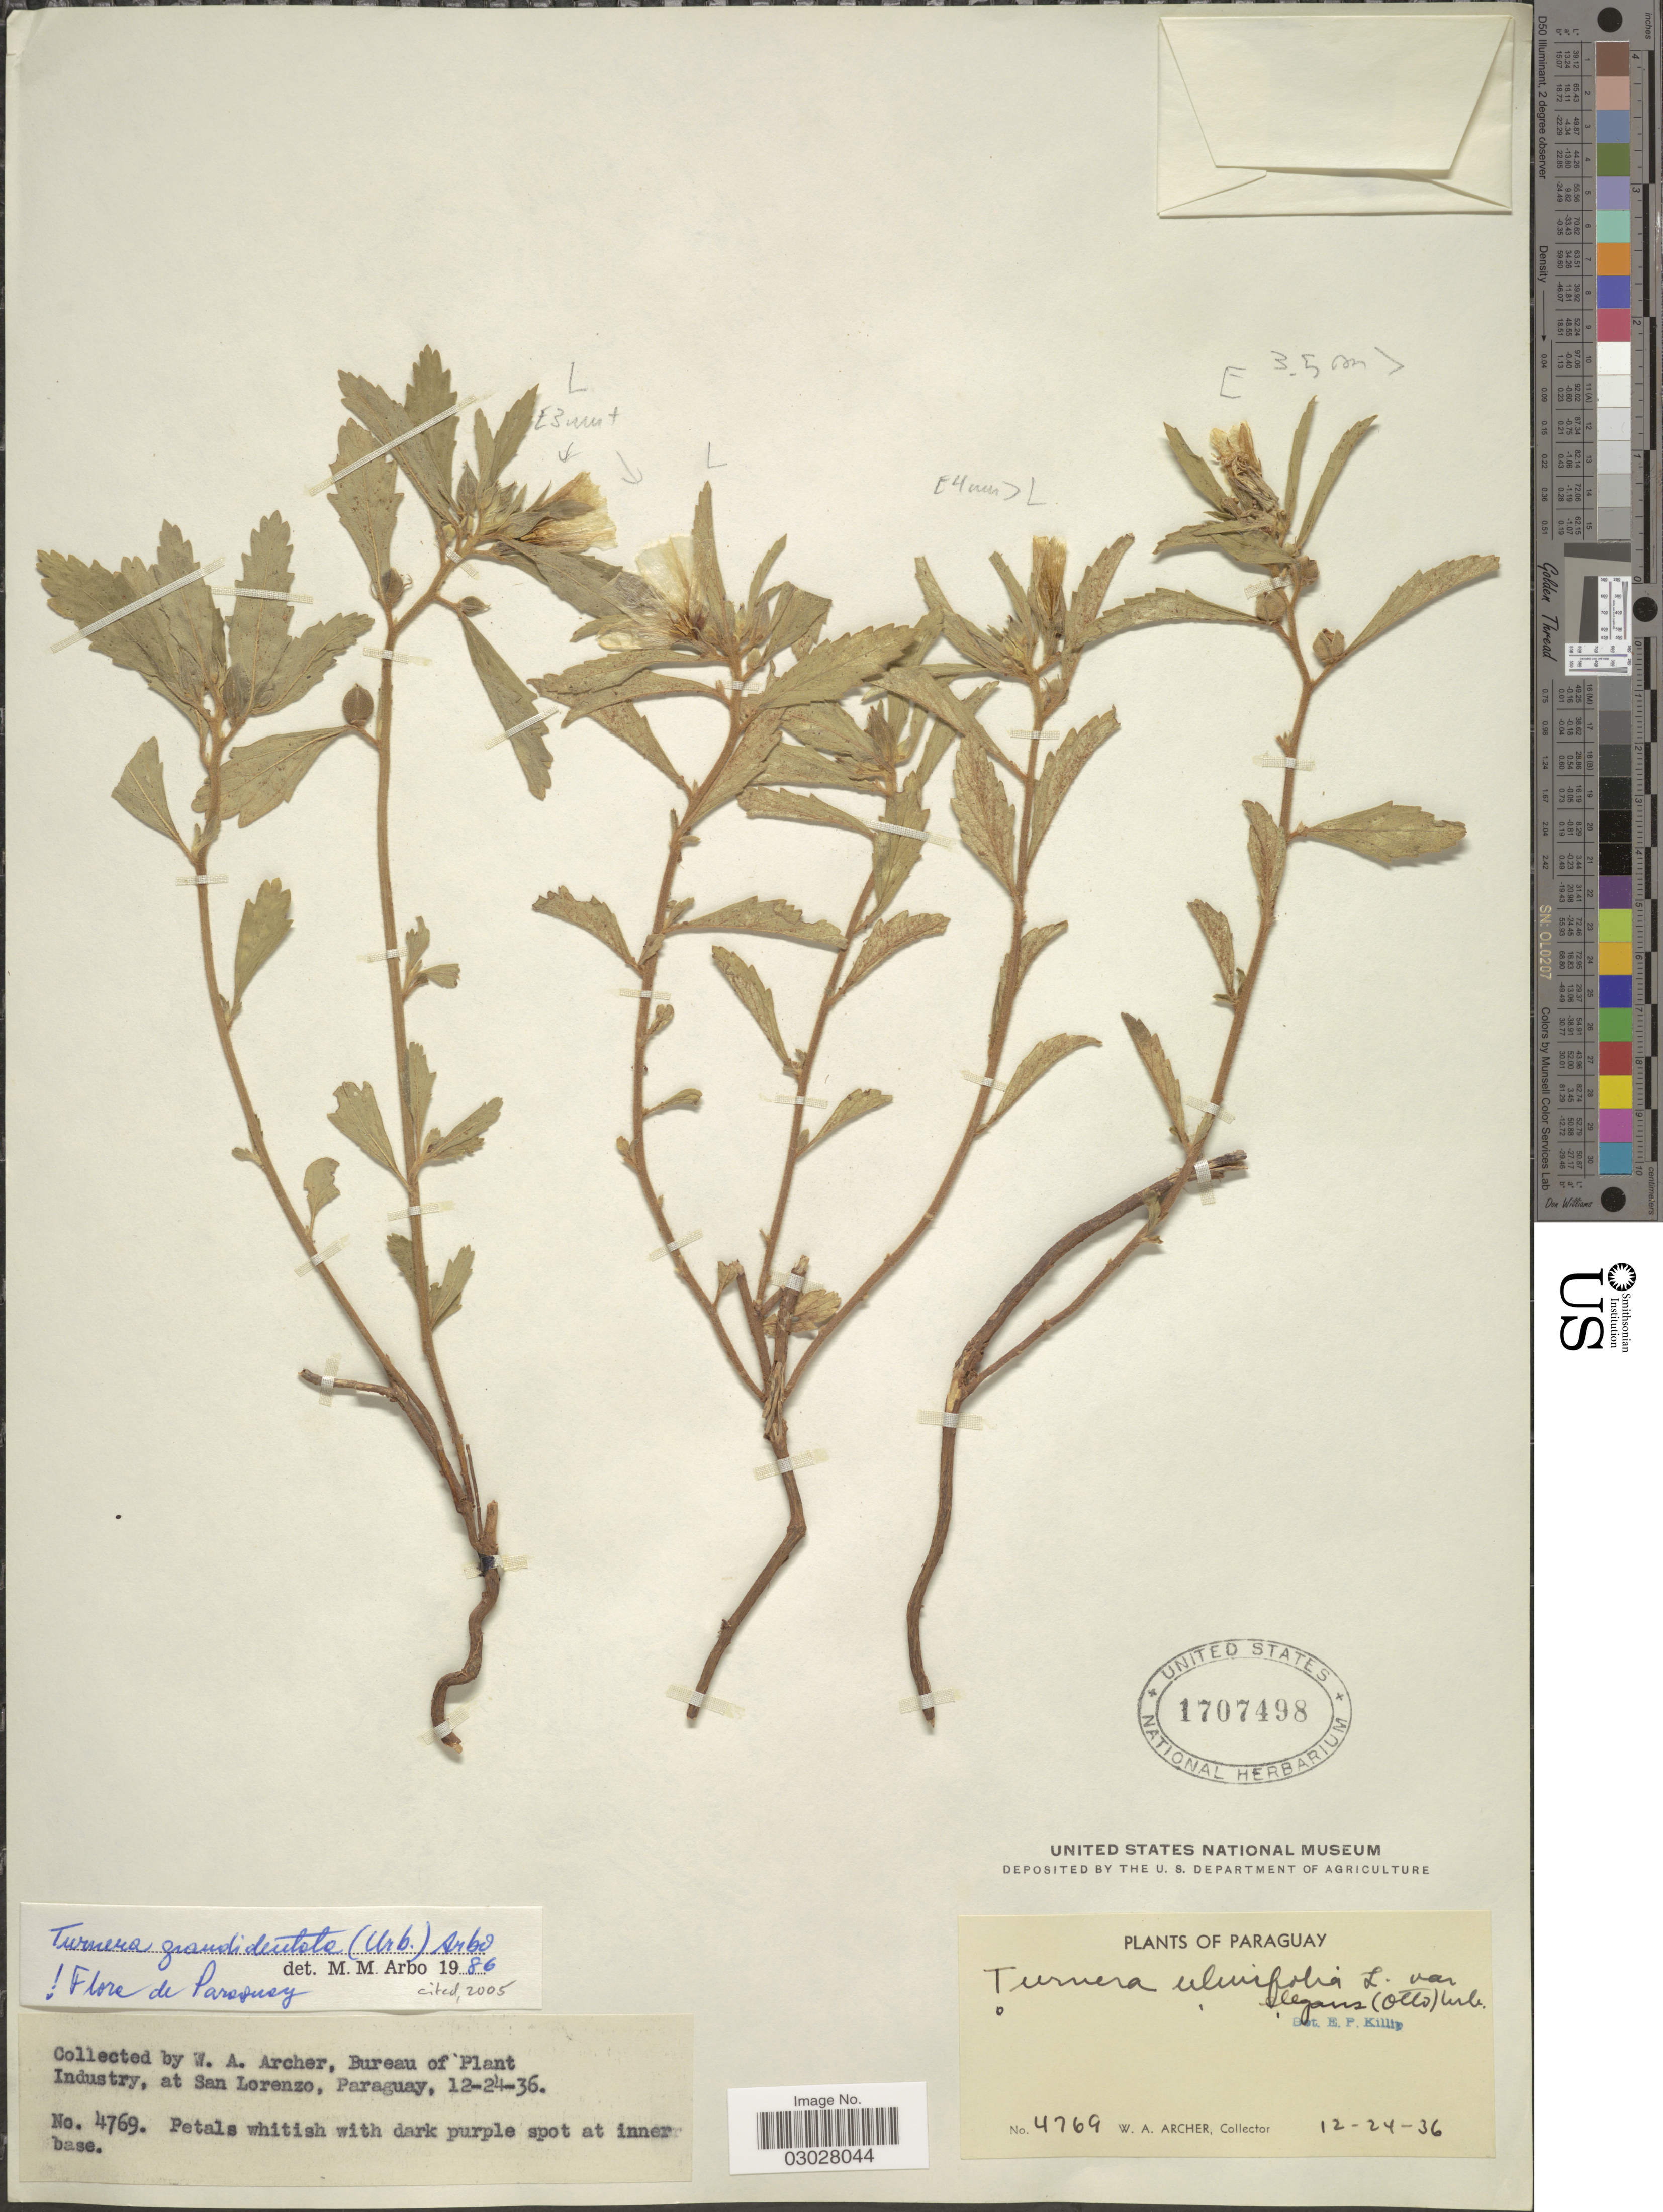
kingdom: Plantae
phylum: Tracheophyta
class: Magnoliopsida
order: Malpighiales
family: Turneraceae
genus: Turnera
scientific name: Turnera grandidentata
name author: (Urb.) Arbo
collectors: W. Archer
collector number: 4769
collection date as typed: Transcribed d/m/y: 24/12/36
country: Paraguay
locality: San Lorenzo.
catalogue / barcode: US 1707498